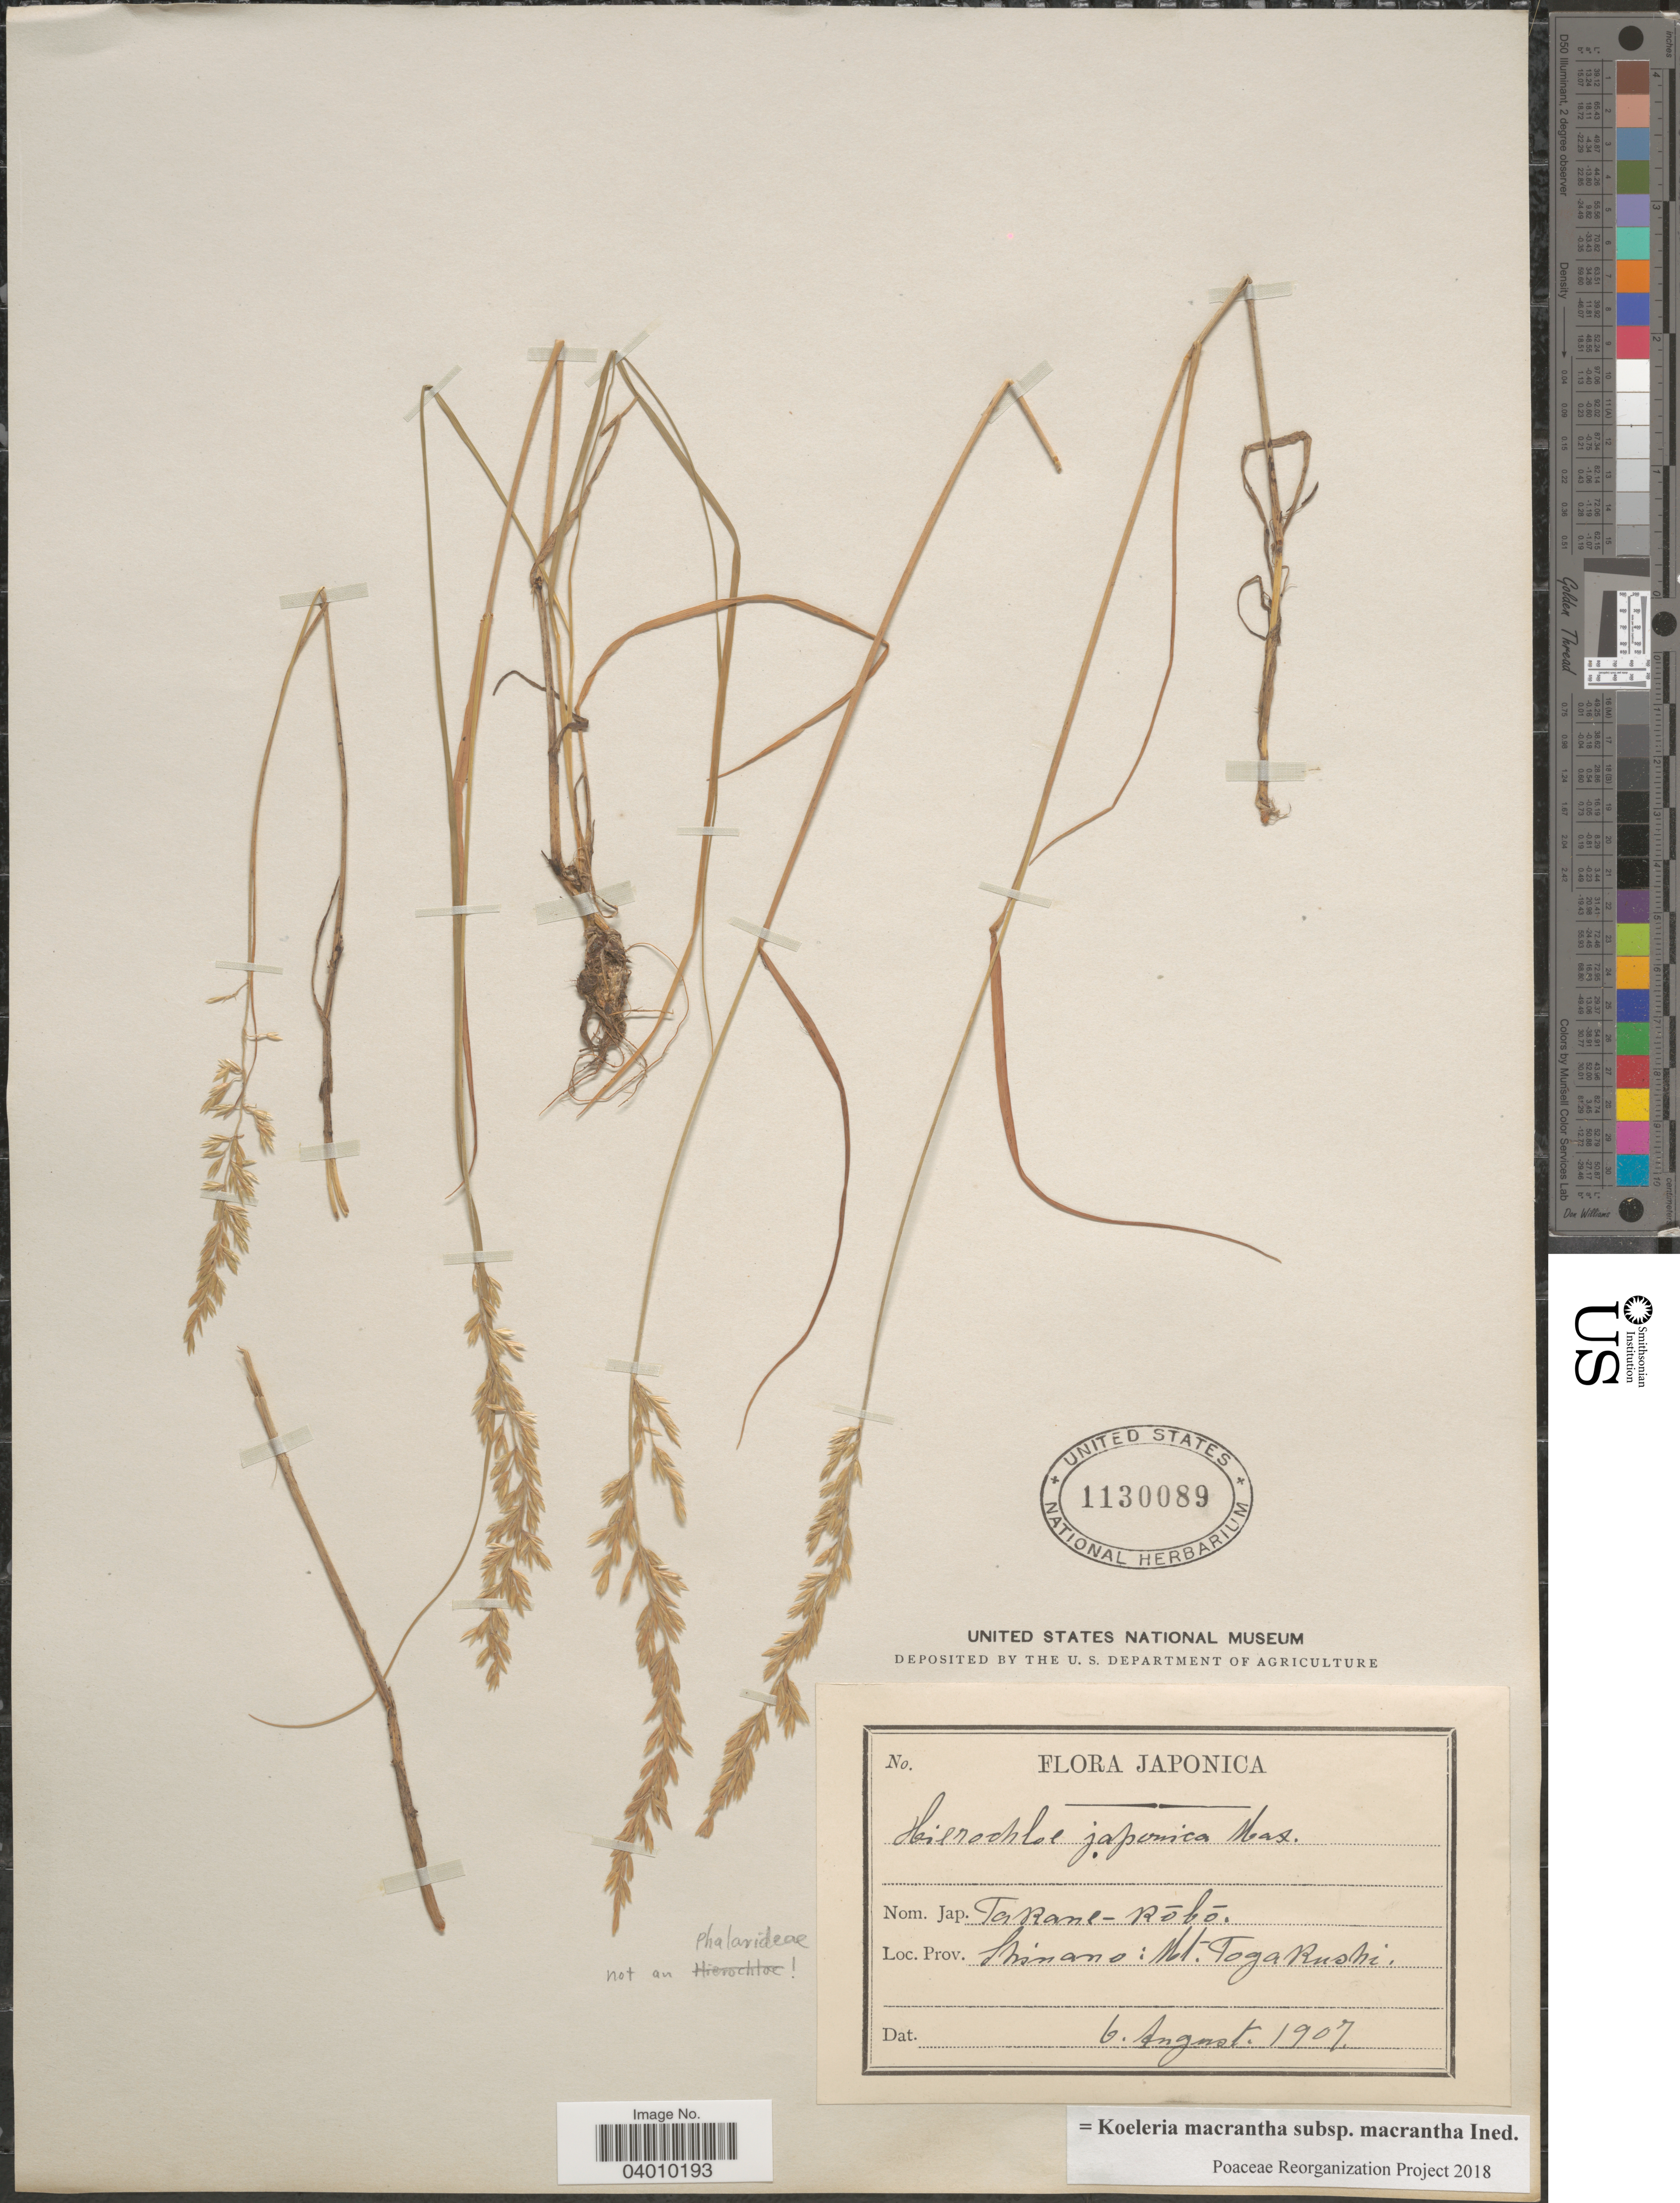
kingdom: Plantae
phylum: Tracheophyta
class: Liliopsida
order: Poales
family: Poaceae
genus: Koeleria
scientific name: Koeleria macrantha subsp. macrantha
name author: (Ledeb.) Schult.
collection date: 1907-08-06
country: Japan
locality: Shinano: Mt. Togakushi.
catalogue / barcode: US 1130089